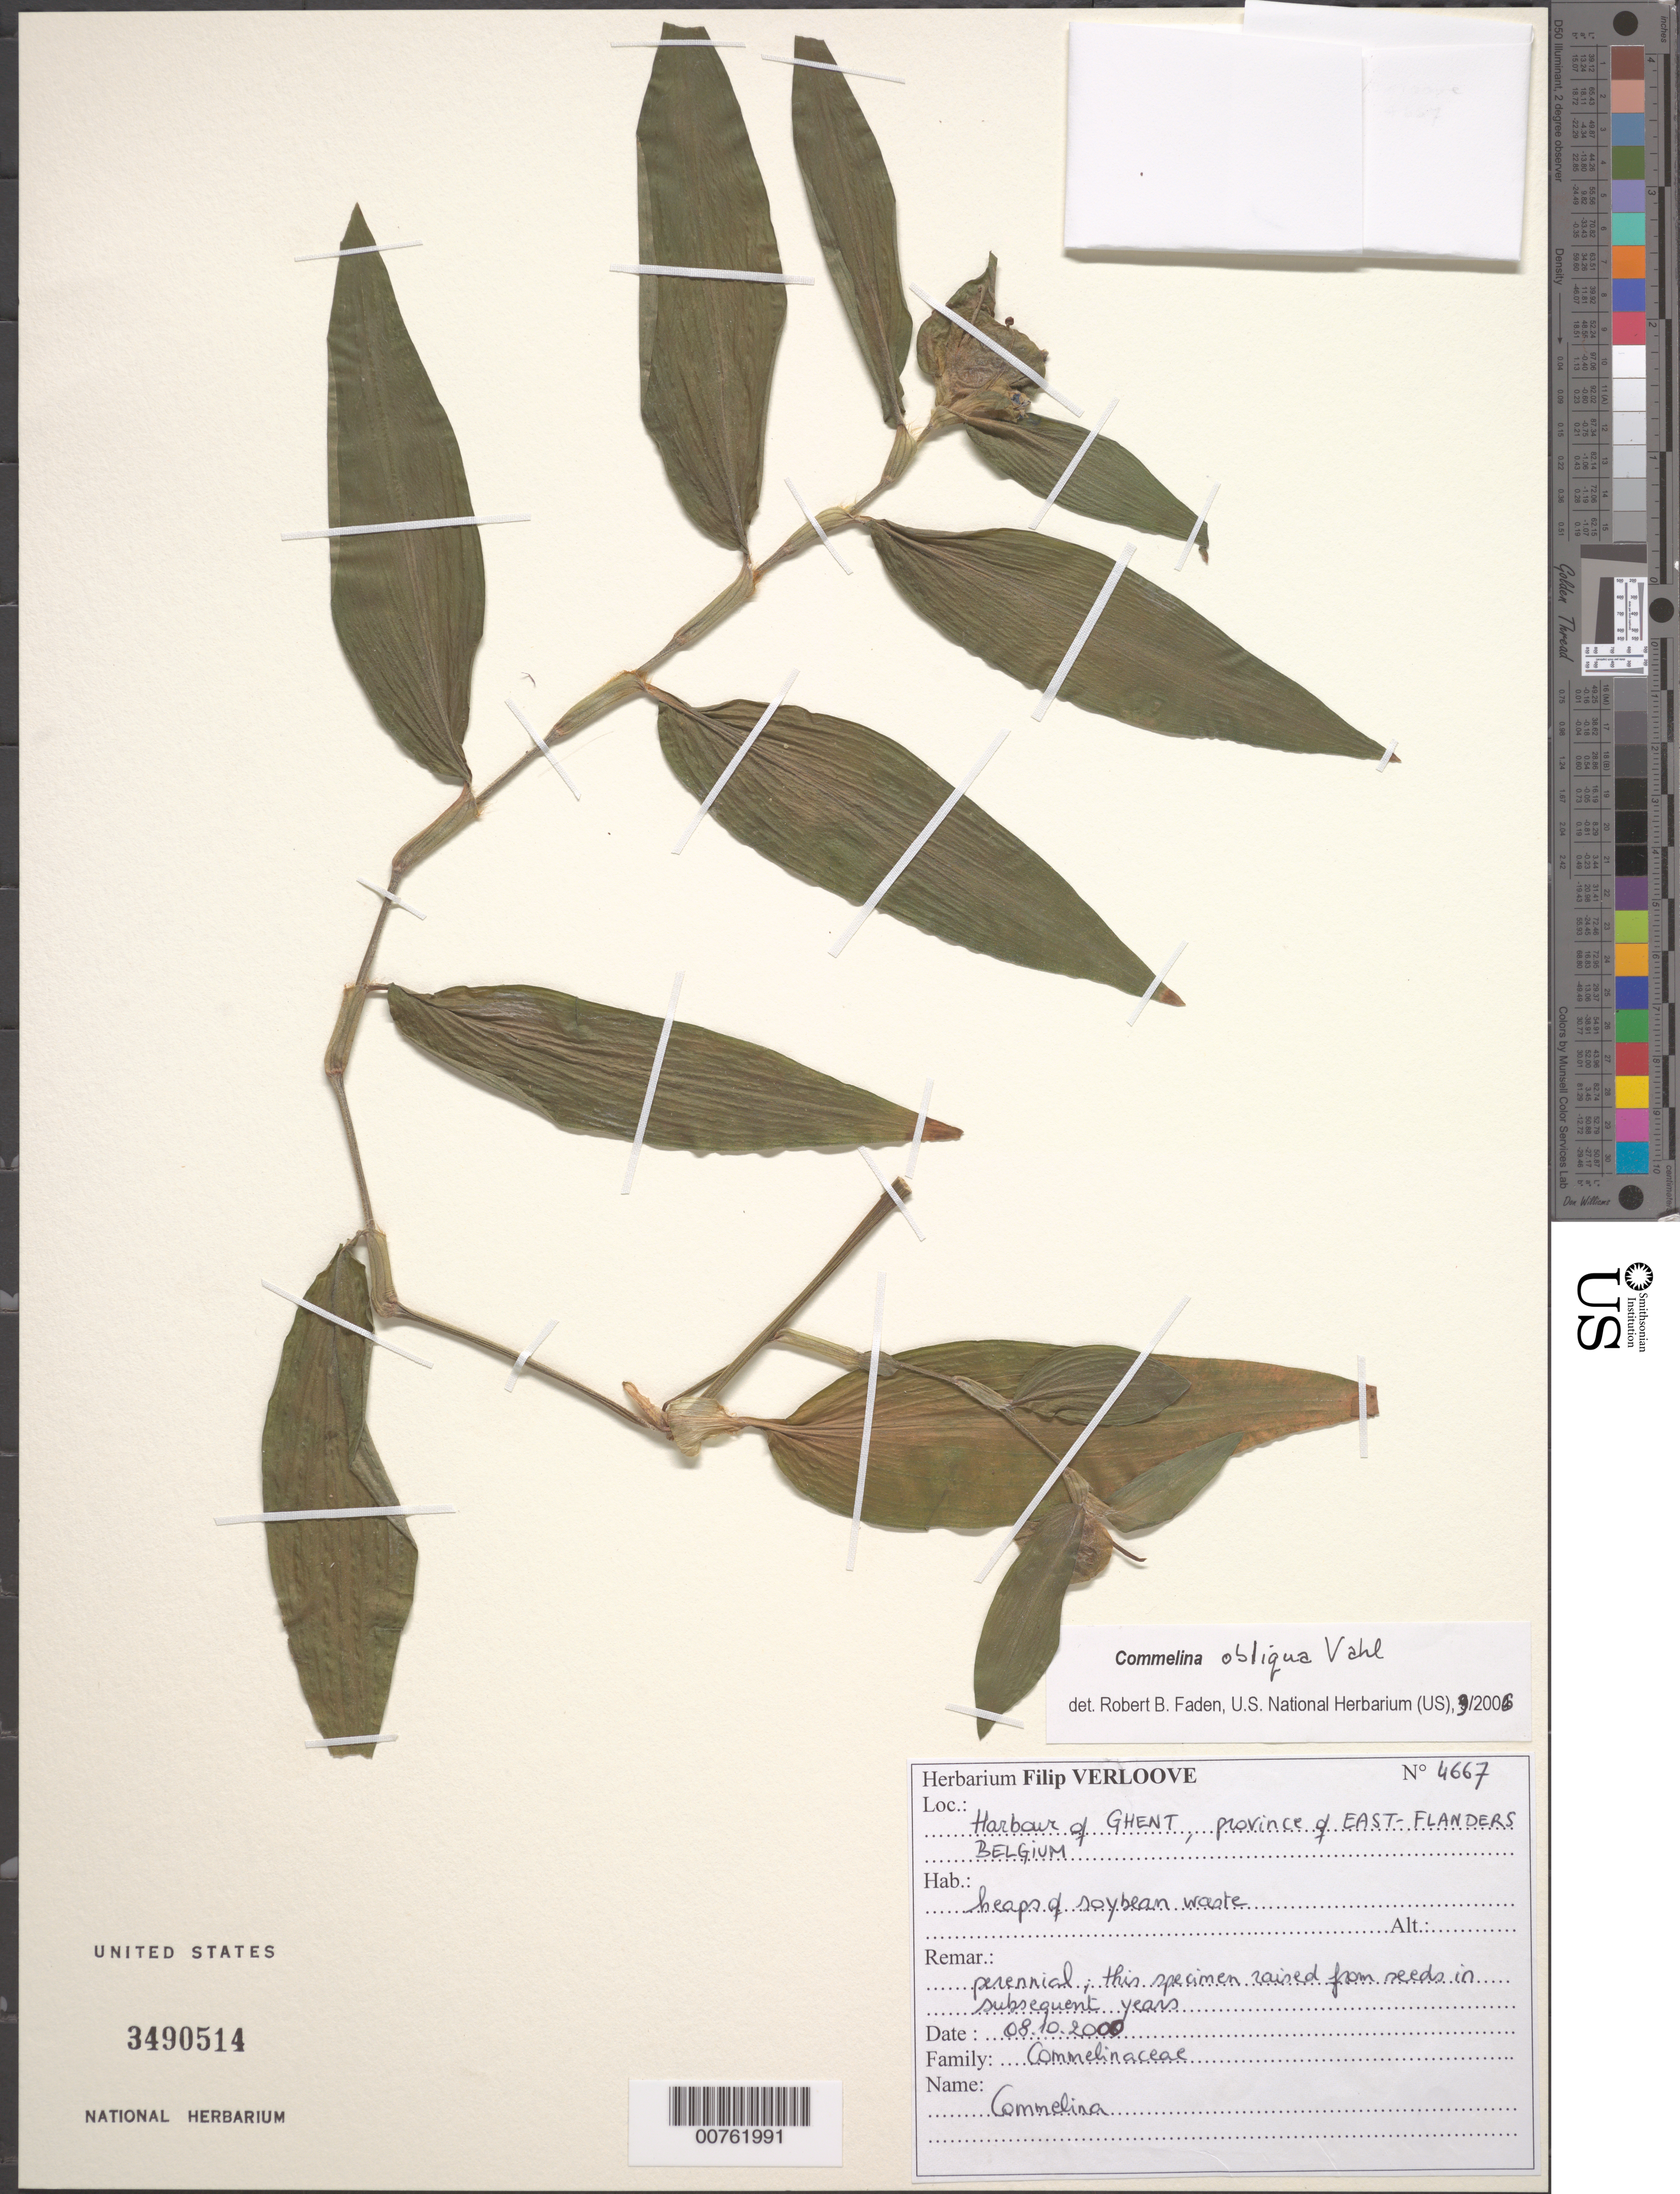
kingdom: Plantae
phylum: Tracheophyta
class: Liliopsida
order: Commelinales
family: Commelinaceae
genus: Commelina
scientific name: Commelina obliqua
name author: Vahl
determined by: Faden, Robert B., (US), Smithsonian Institution - National Museum of Natural History (UNITED STATES)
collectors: F. Verloove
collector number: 4667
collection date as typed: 08 Oct 2000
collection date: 2000-10-08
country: Belgium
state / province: Flanders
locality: Harbour of Ghent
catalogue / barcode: US 3490514